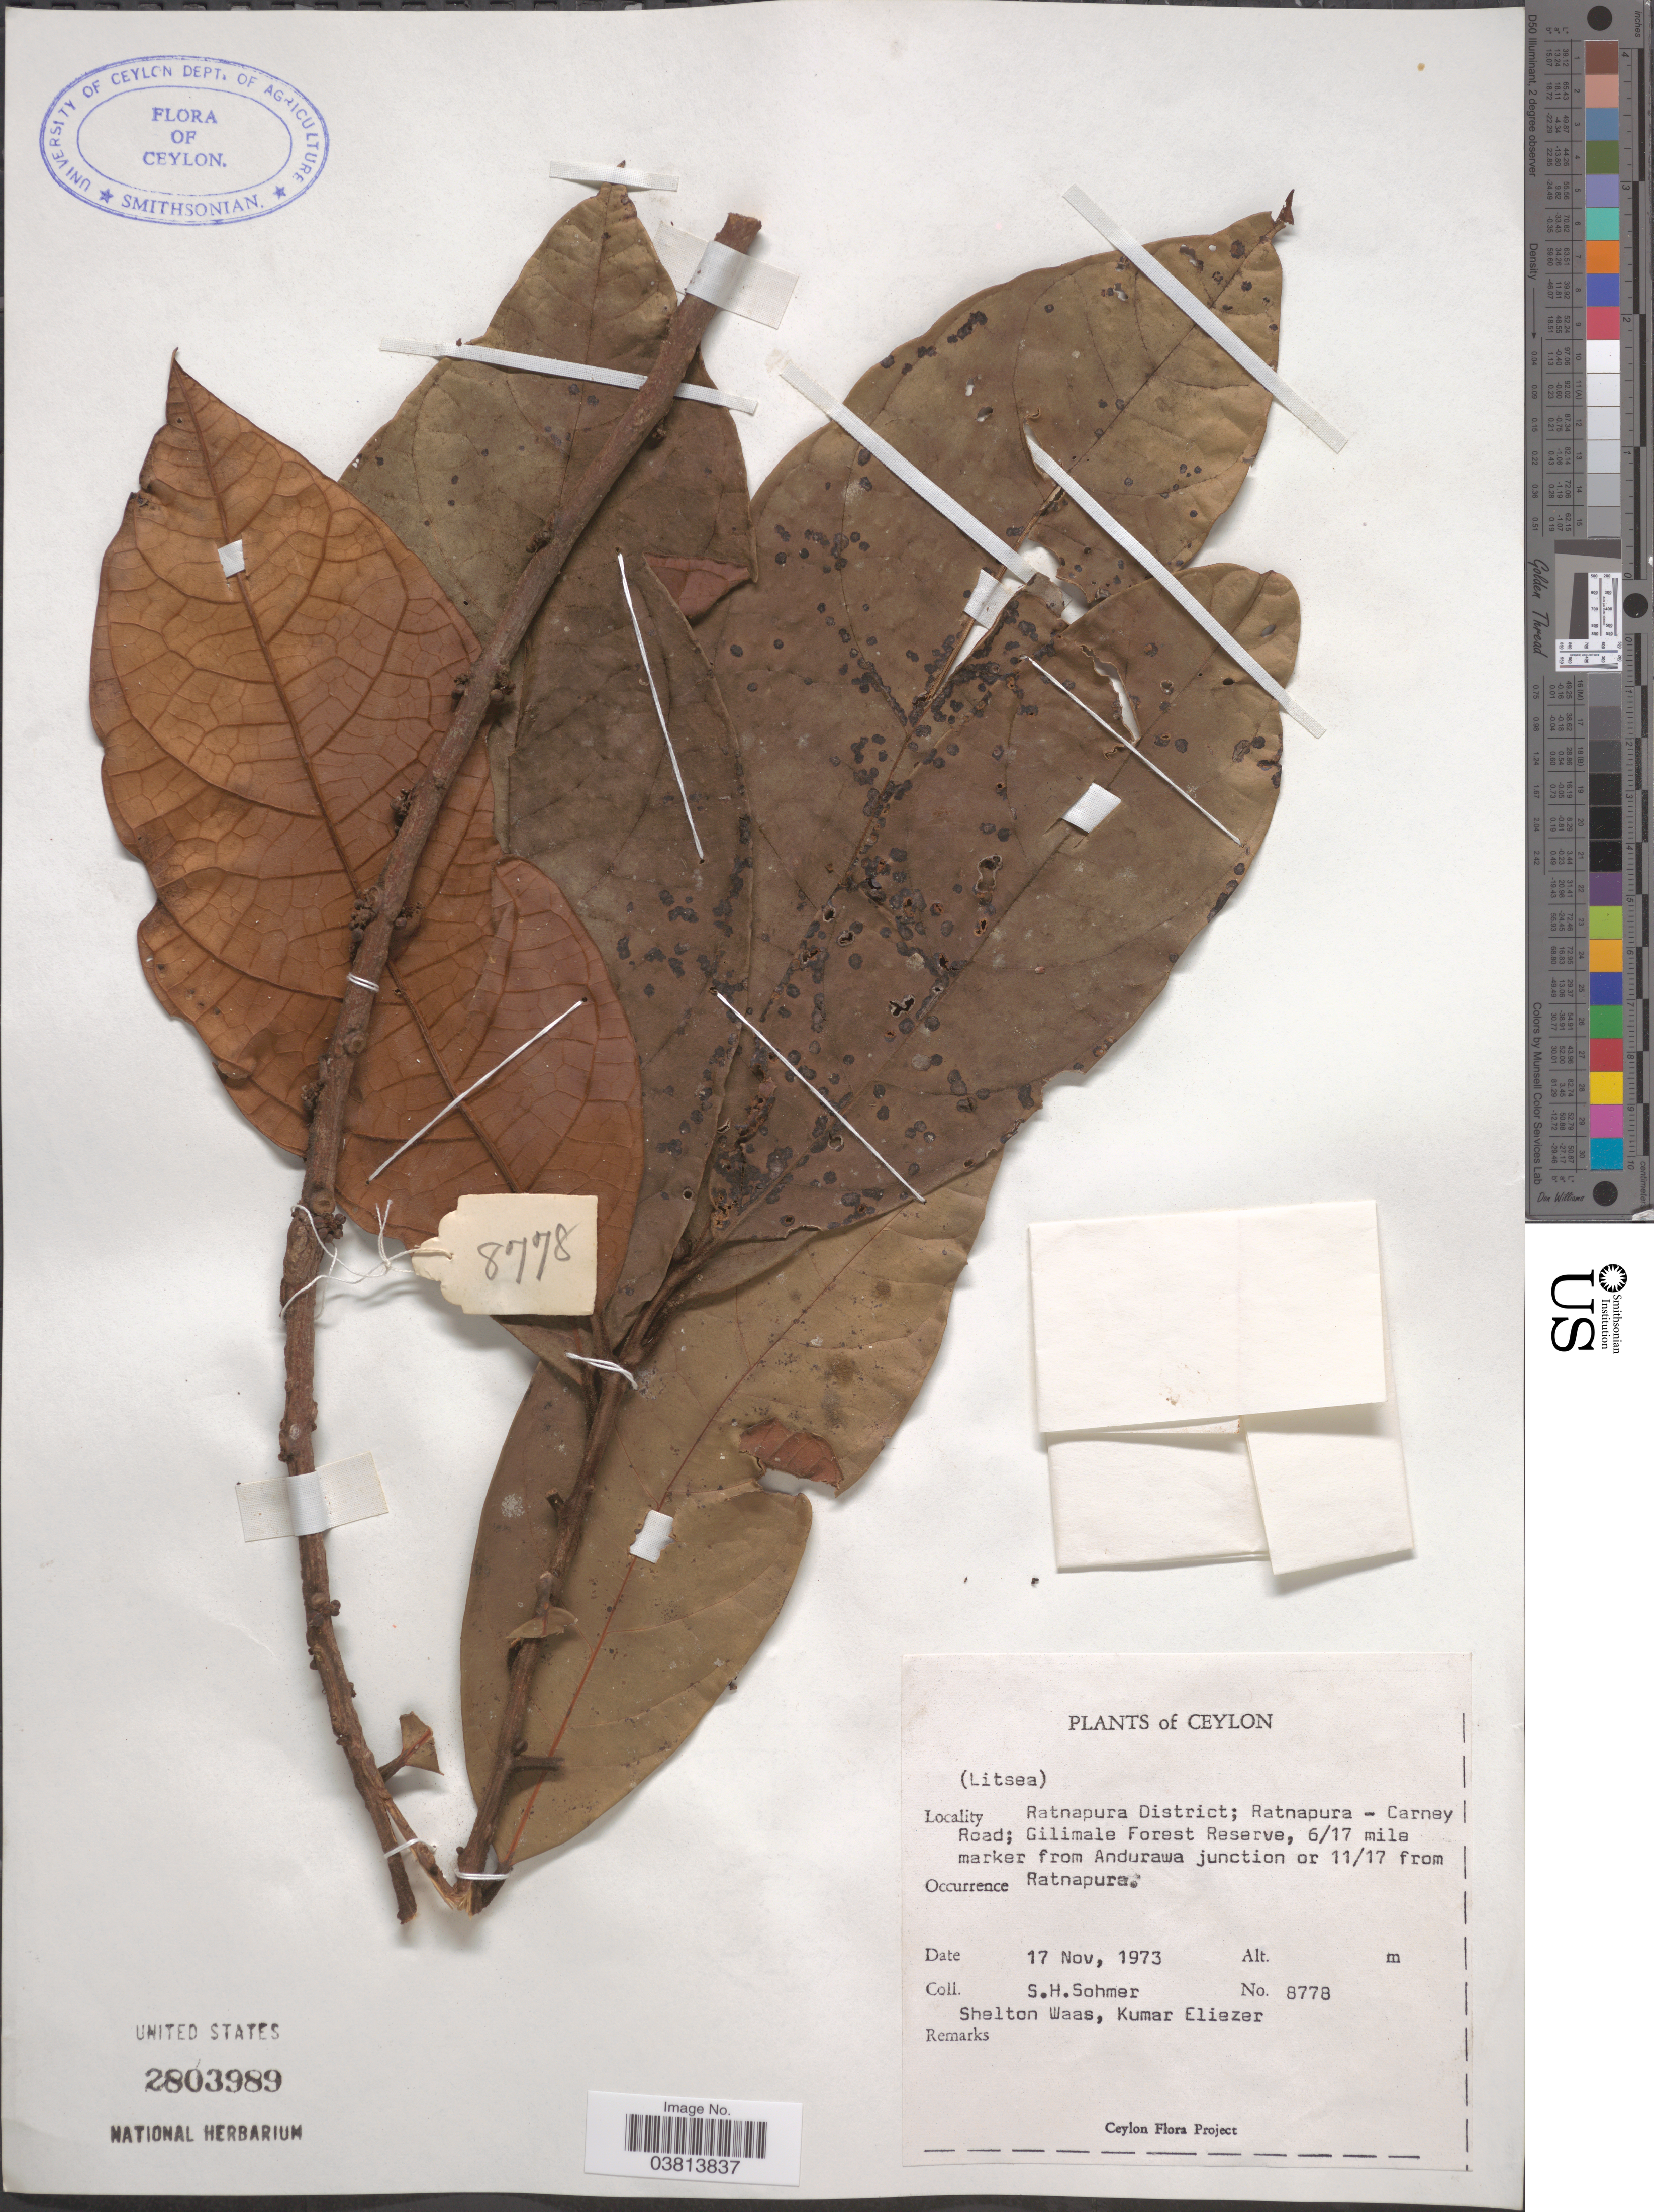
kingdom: Plantae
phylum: Tracheophyta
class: Magnoliopsida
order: Laurales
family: Lauraceae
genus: Litsea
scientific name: Litsea sp.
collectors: S. H. Sohmer, S. Waas & K. Eliezer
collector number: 8778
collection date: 1973-11-17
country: Sri Lanka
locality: Ceylon. Ratnapura District; Ratnapura - Carney Road; Gilimale Forest Reserve, 6/17 mile marker from Andurawa junction or 11/17 from Ratnapura.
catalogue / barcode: US 2803989